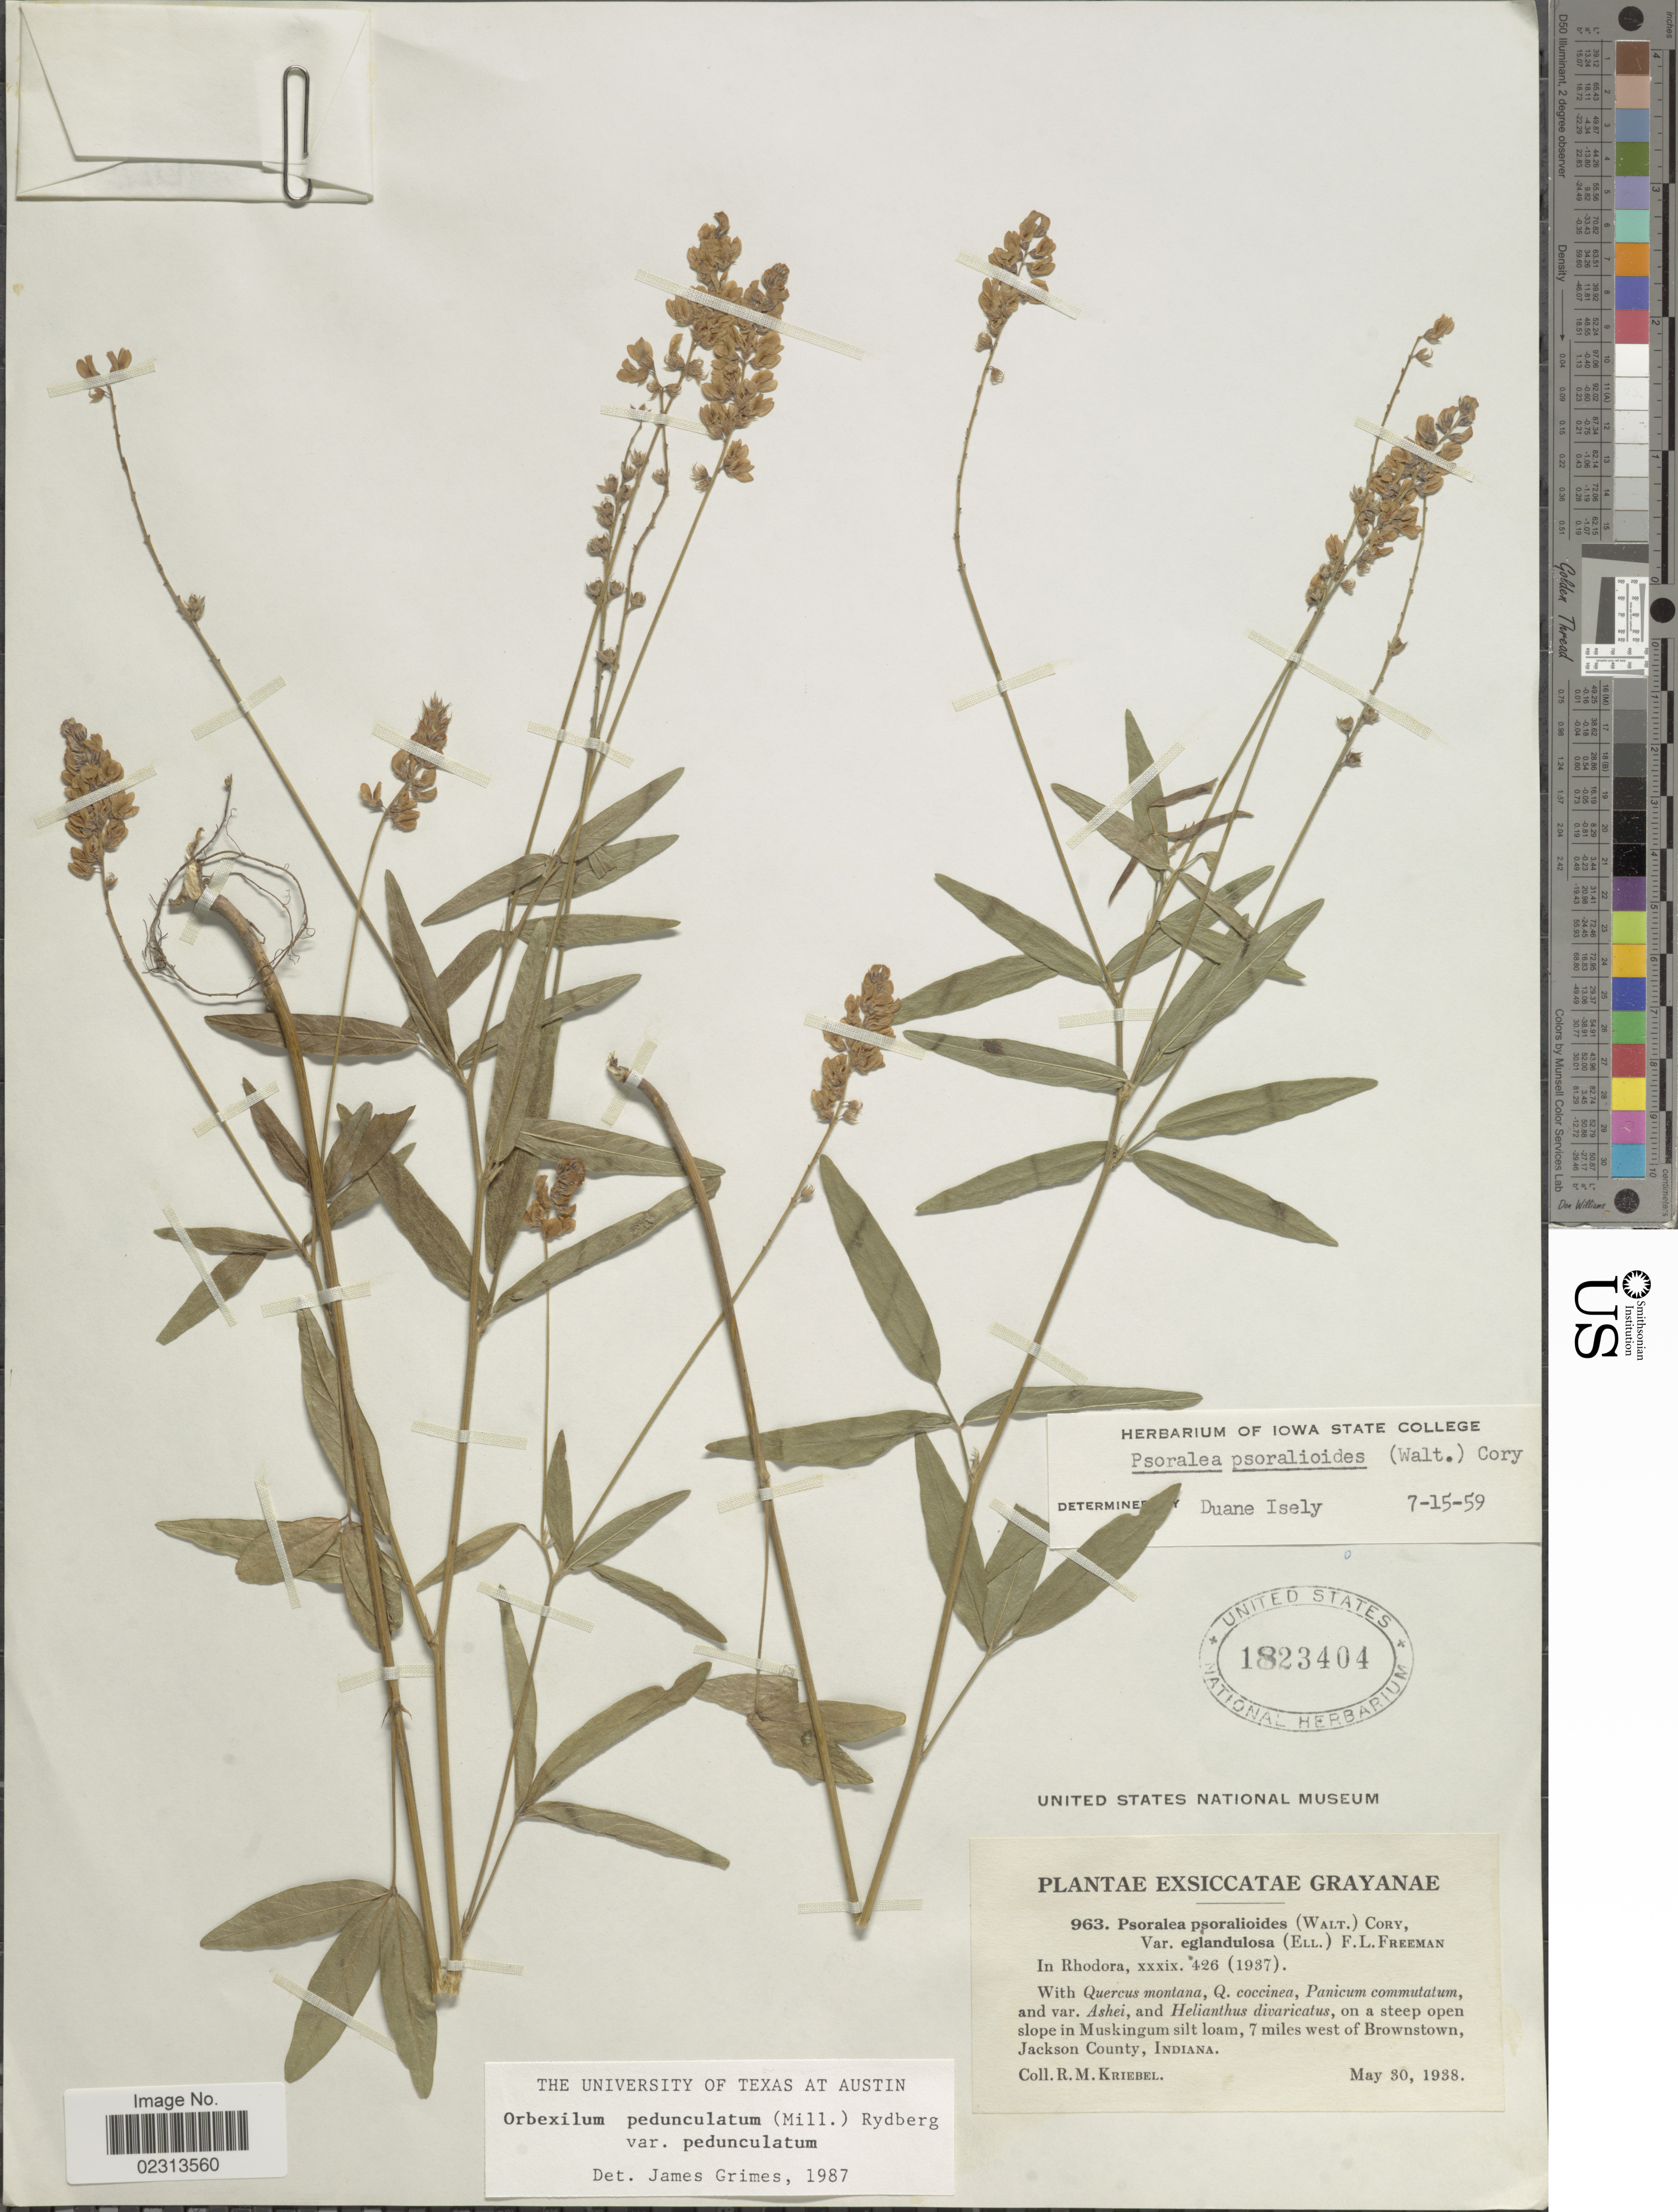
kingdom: Plantae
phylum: Tracheophyta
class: Magnoliopsida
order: Fabales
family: Fabaceae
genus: Orbexilum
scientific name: Orbexilum pedunculatum var. pedunculatum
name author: (Miller) Rydberg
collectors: R. M. Kriebel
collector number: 963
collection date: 1938-05-30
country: United States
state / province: Indiana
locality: Grayanae, on a steep open slope in Muskingum silt loam, 7 miles west of Brownstown, Jackson County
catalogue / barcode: US 1823404